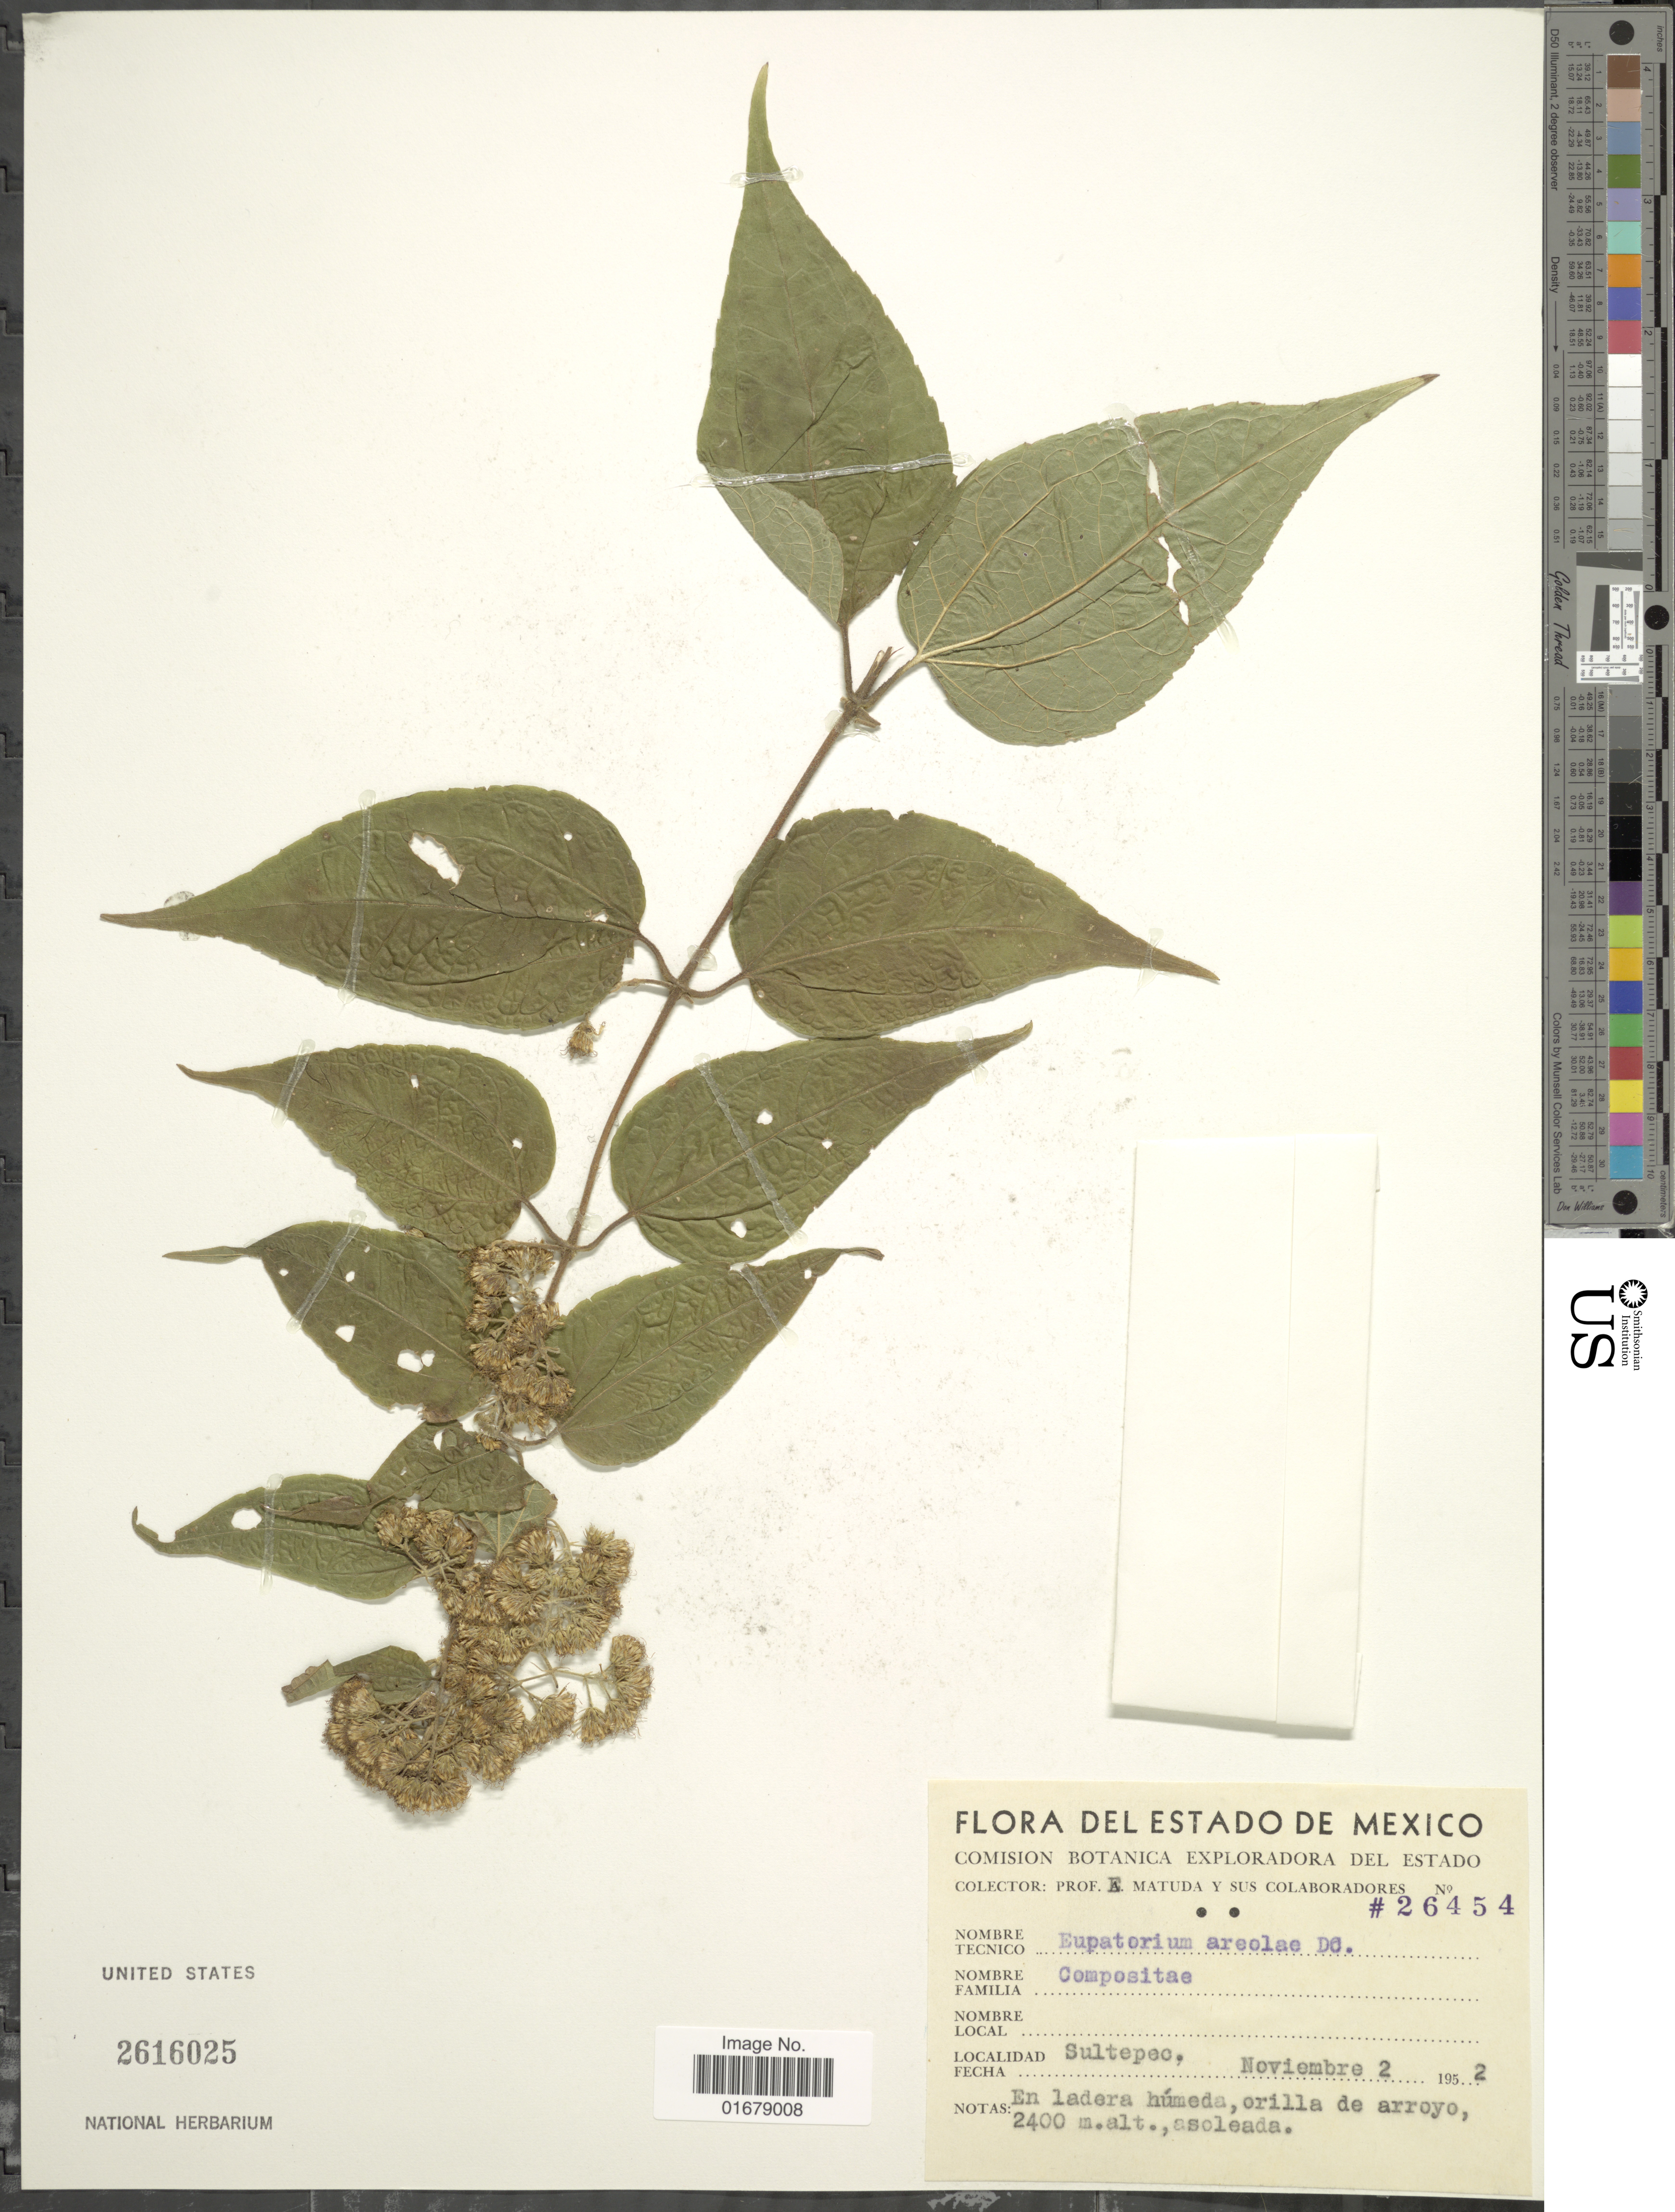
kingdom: Plantae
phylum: Tracheophyta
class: Magnoliopsida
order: Asterales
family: Asteraceae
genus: Piptothrix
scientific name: Piptothrix areolaris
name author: (DC.) R.M. King & H. Rob.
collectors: E. Matuda & et al.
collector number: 26454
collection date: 1952-11-02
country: Mexico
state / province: México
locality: Estado de México. Sultepec,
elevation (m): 2400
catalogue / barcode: US 2616025